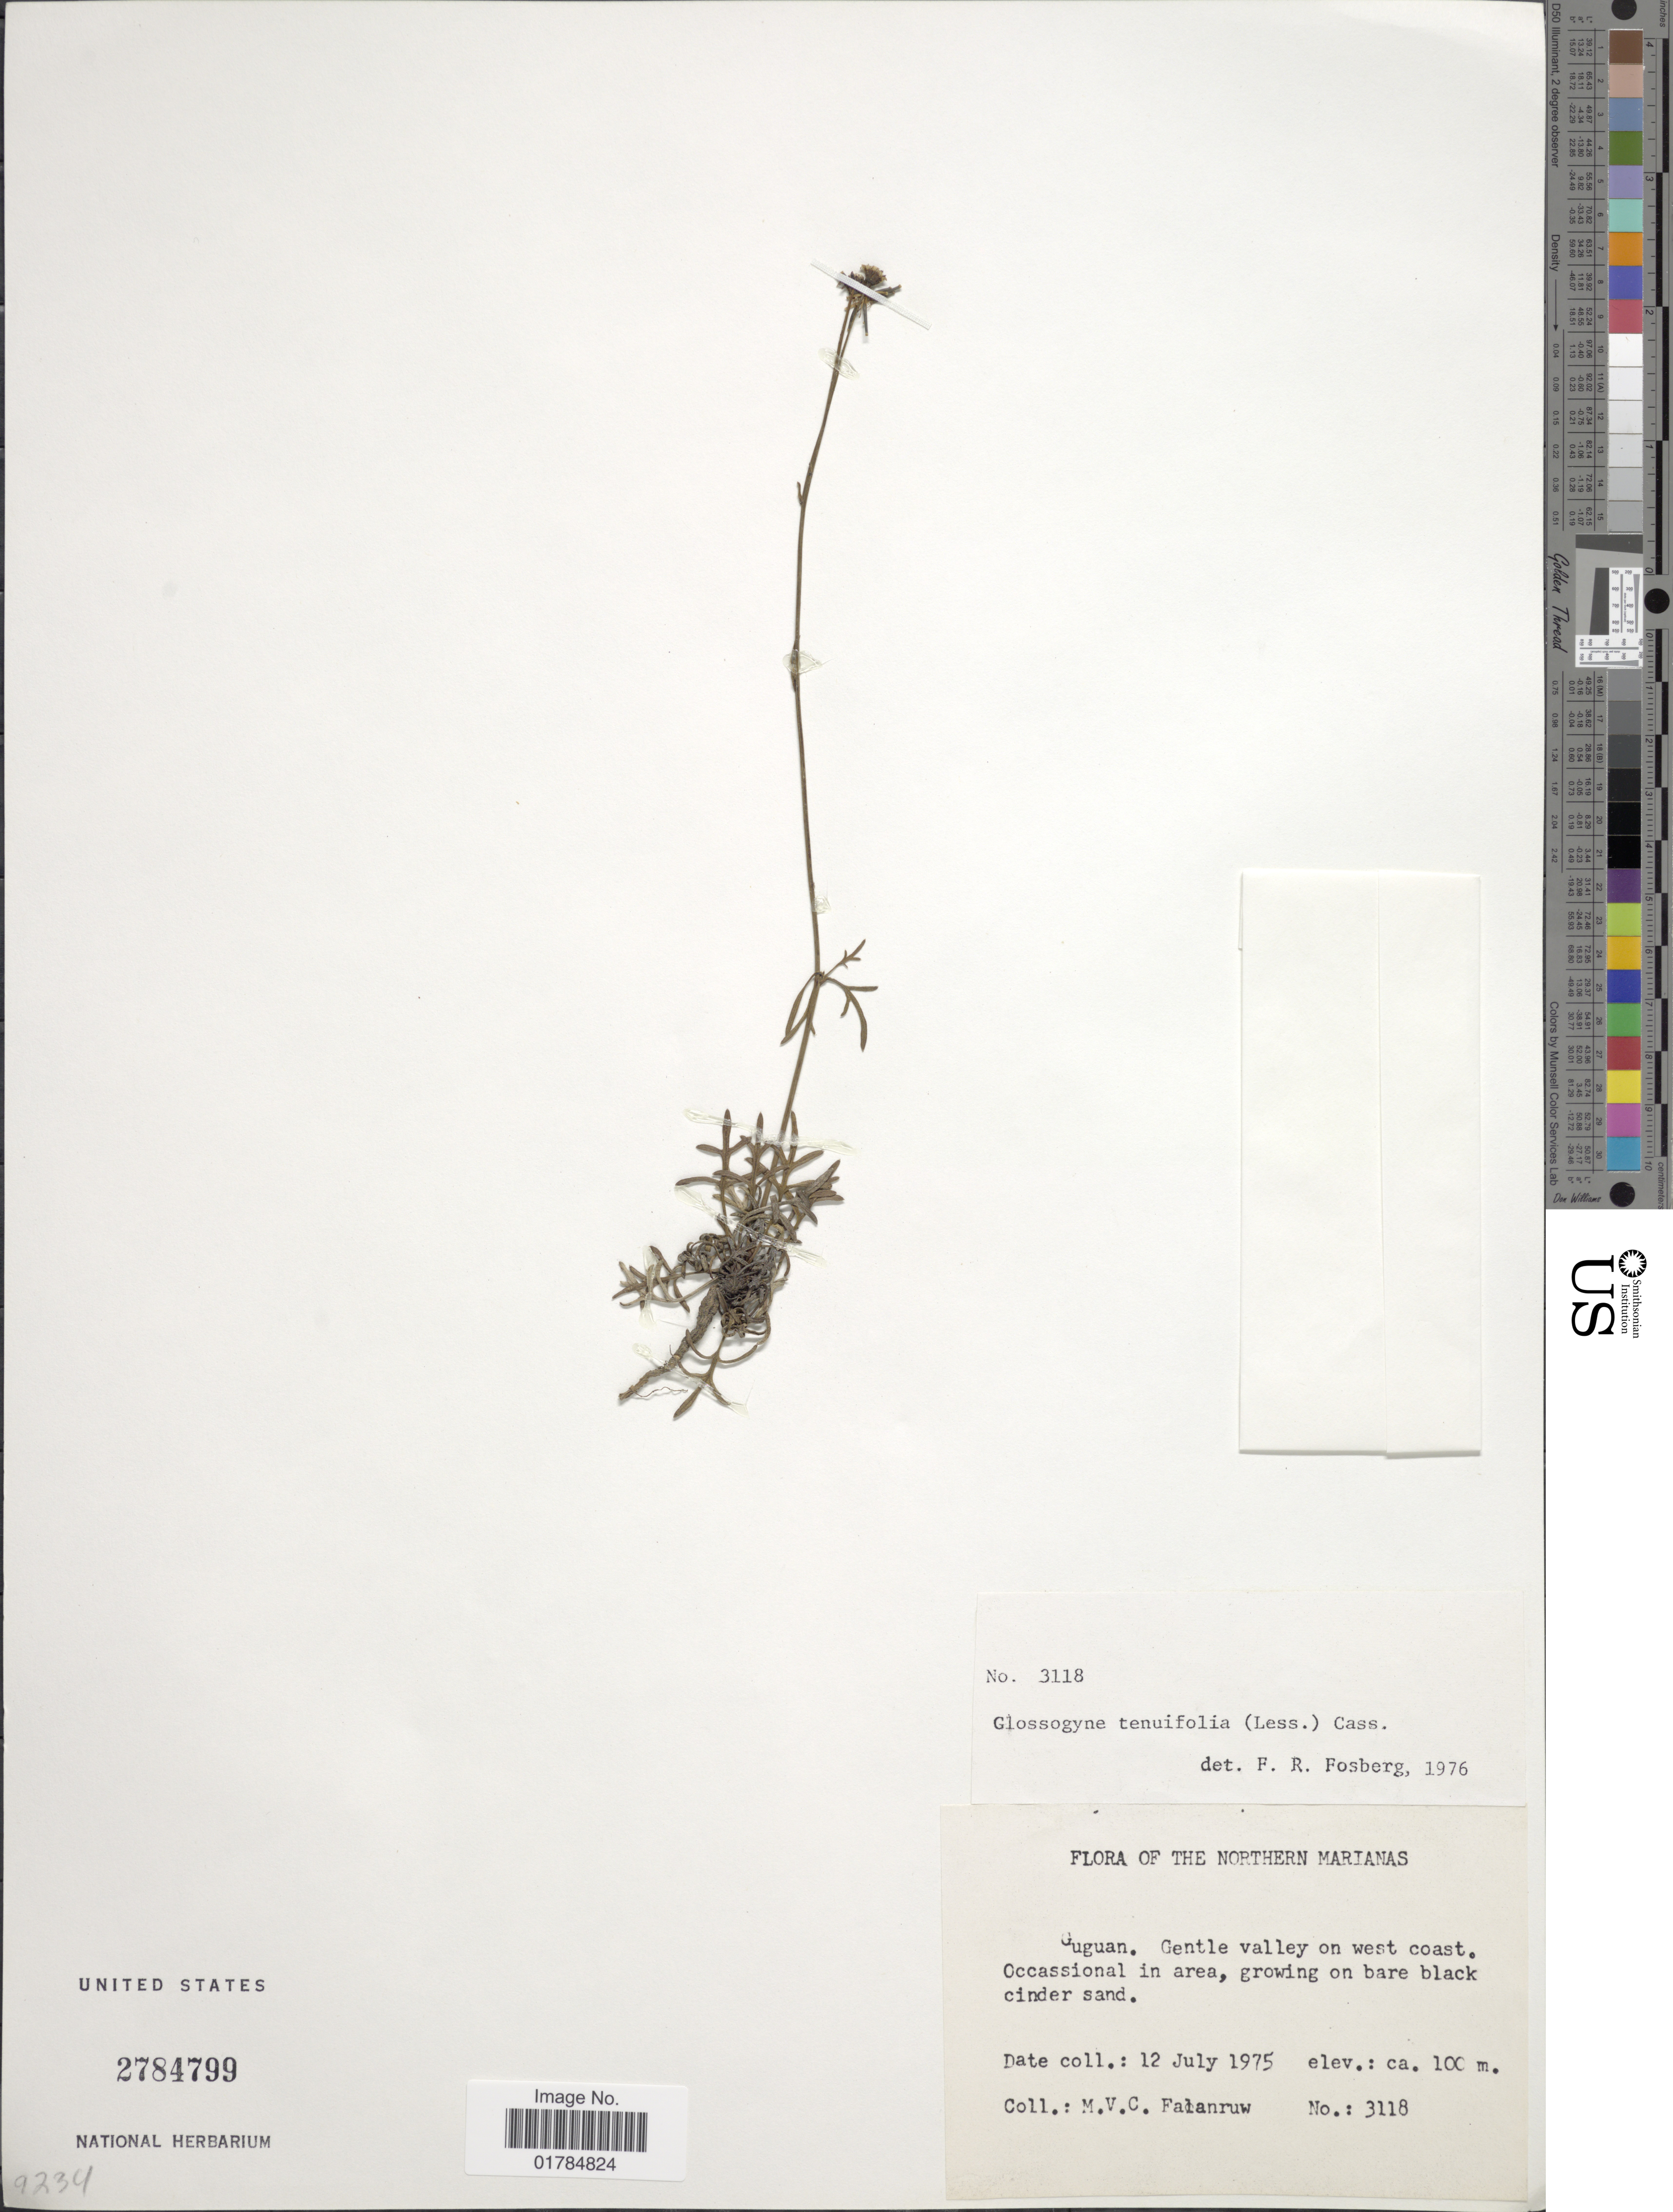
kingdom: Plantae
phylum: Tracheophyta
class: Magnoliopsida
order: Asterales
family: Asteraceae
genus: Glossogyne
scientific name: Glossogyne tenuifolia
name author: (Labill.)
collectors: M. V. Falanruw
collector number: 3118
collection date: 1975-07-12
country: Northern Mariana Islands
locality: Guguan, Gentle valley on west coast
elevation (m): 100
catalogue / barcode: US 2784799